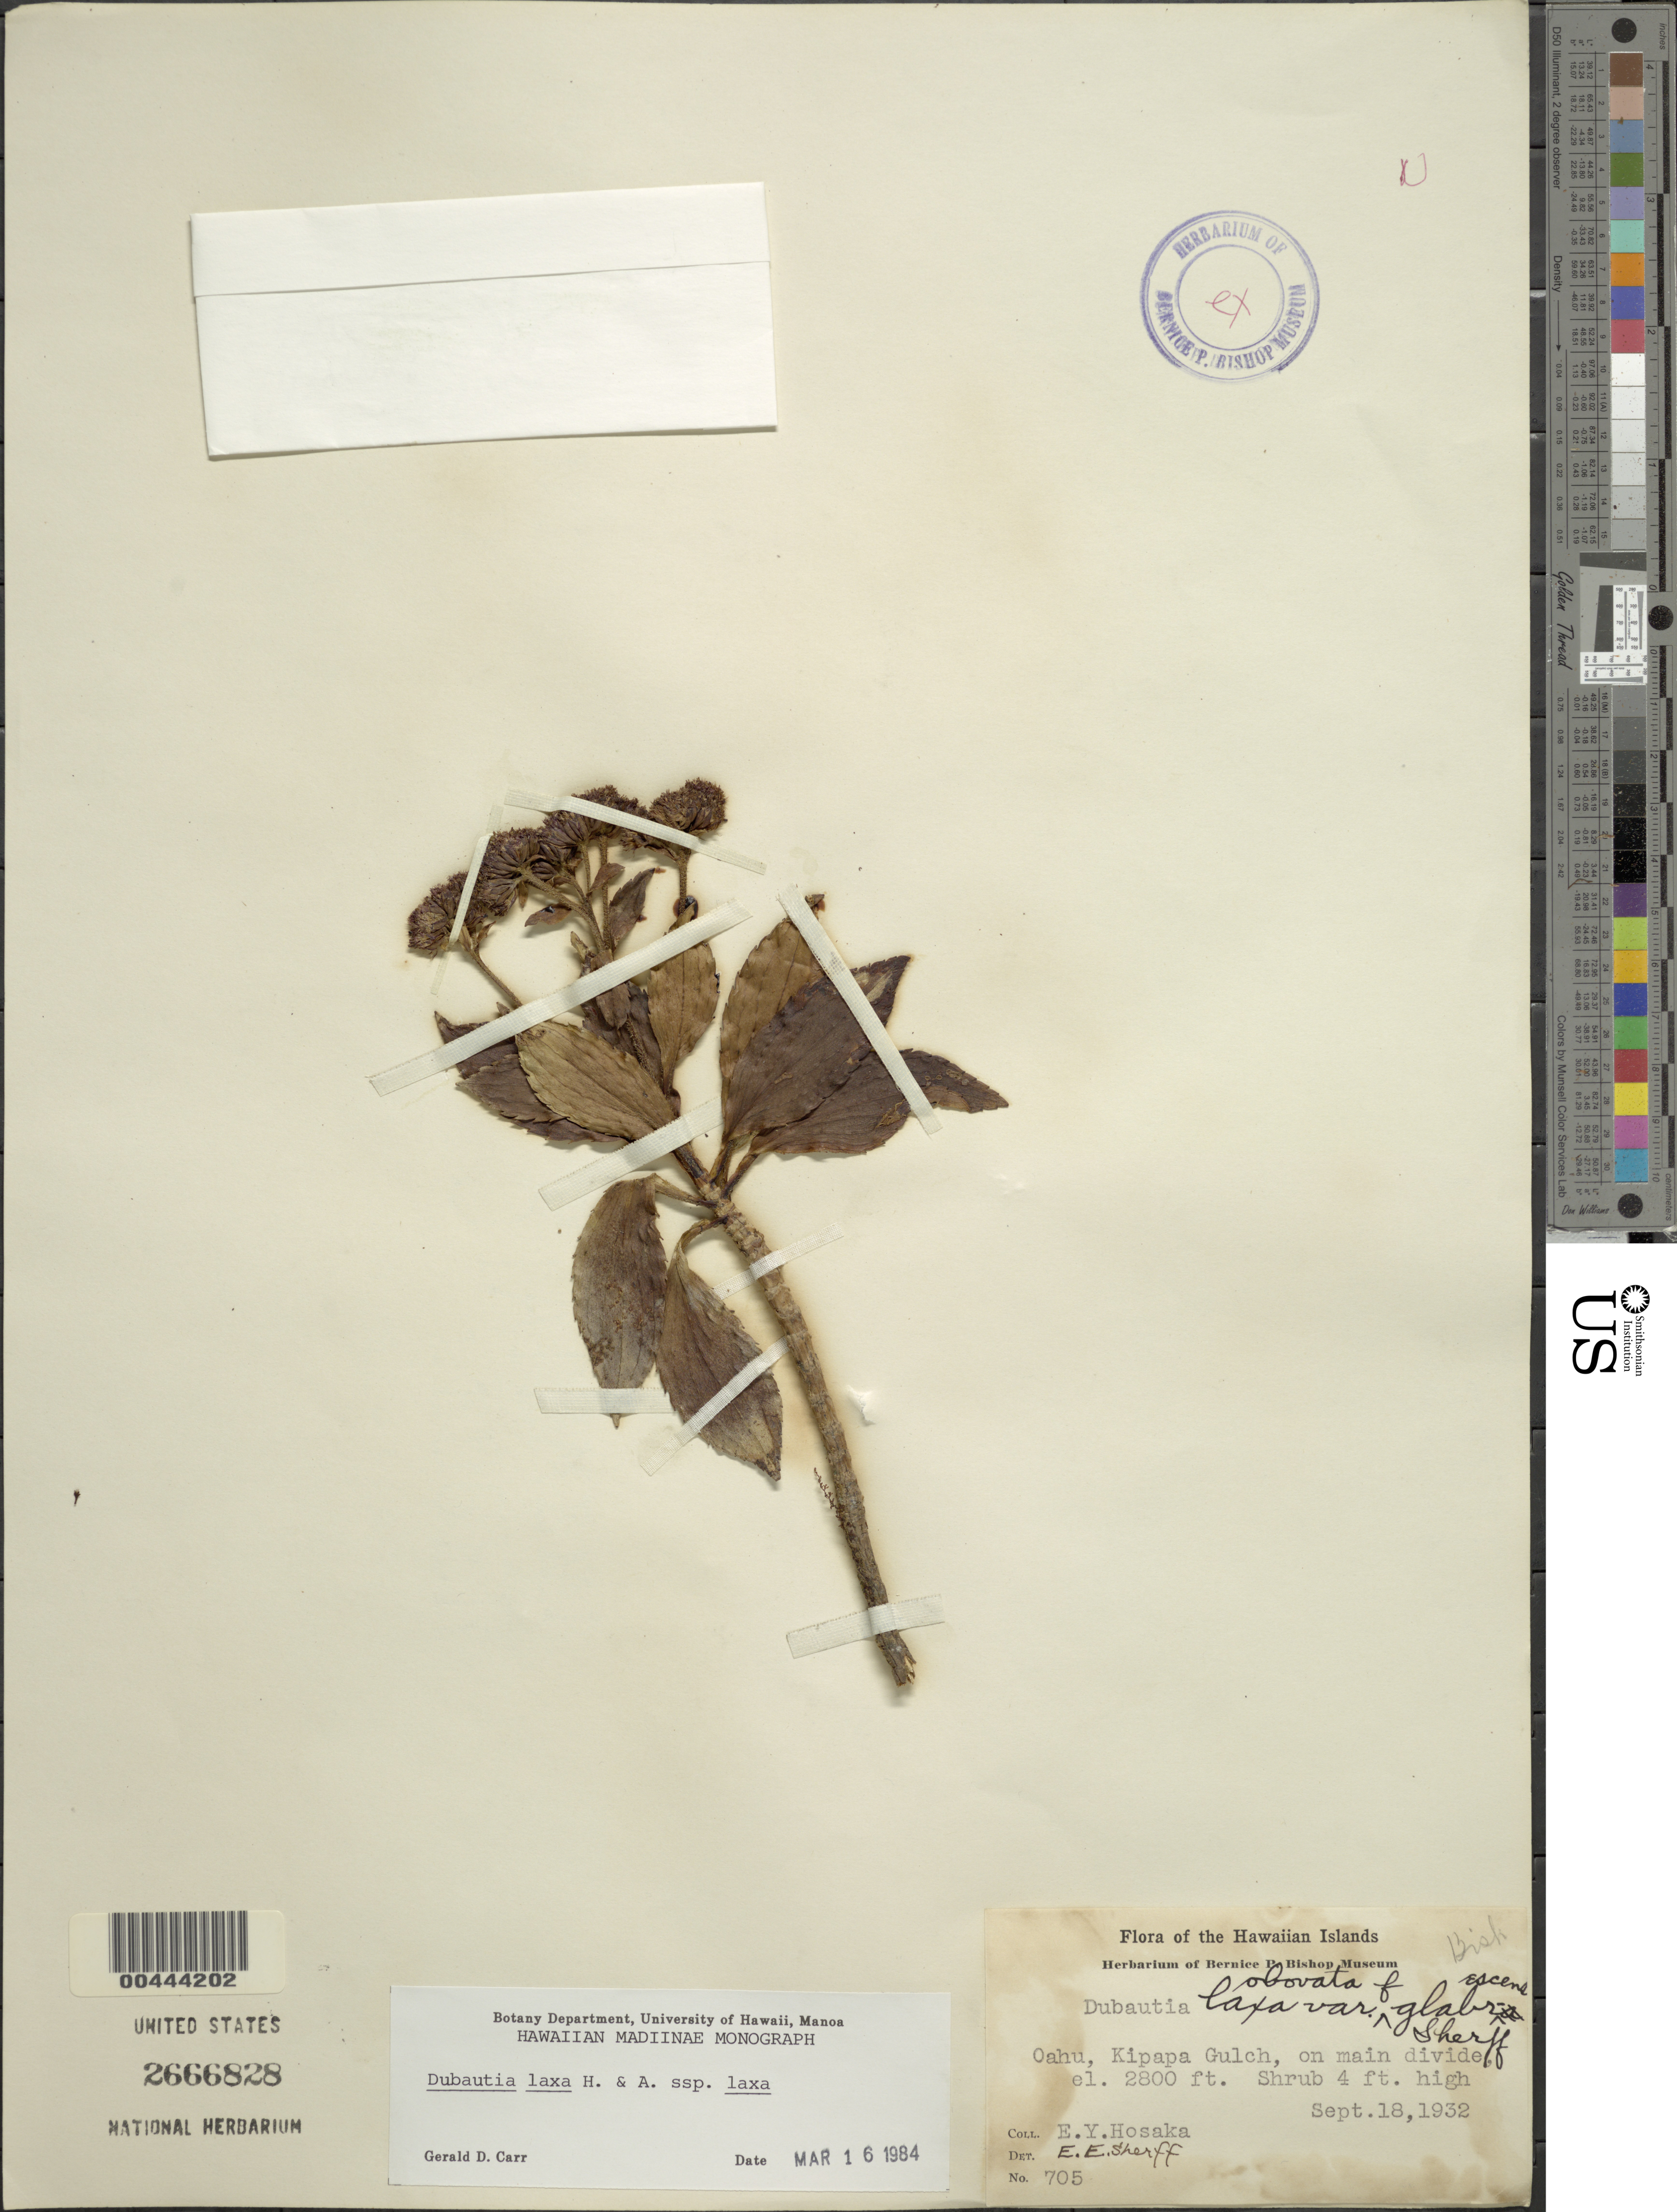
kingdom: Plantae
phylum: Tracheophyta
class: Magnoliopsida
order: Asterales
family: Asteraceae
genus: Dubautia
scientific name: Dubautia laxa subsp. laxa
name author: Hook. & Arn.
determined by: Carr, G. D.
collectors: E. Y. Hosaka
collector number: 705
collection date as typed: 18 Sep 1932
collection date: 1932-09-18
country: United States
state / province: Hawaii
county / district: Honolulu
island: Oahu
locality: Kipapa Gulch, on main divide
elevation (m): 853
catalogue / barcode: US 2666828